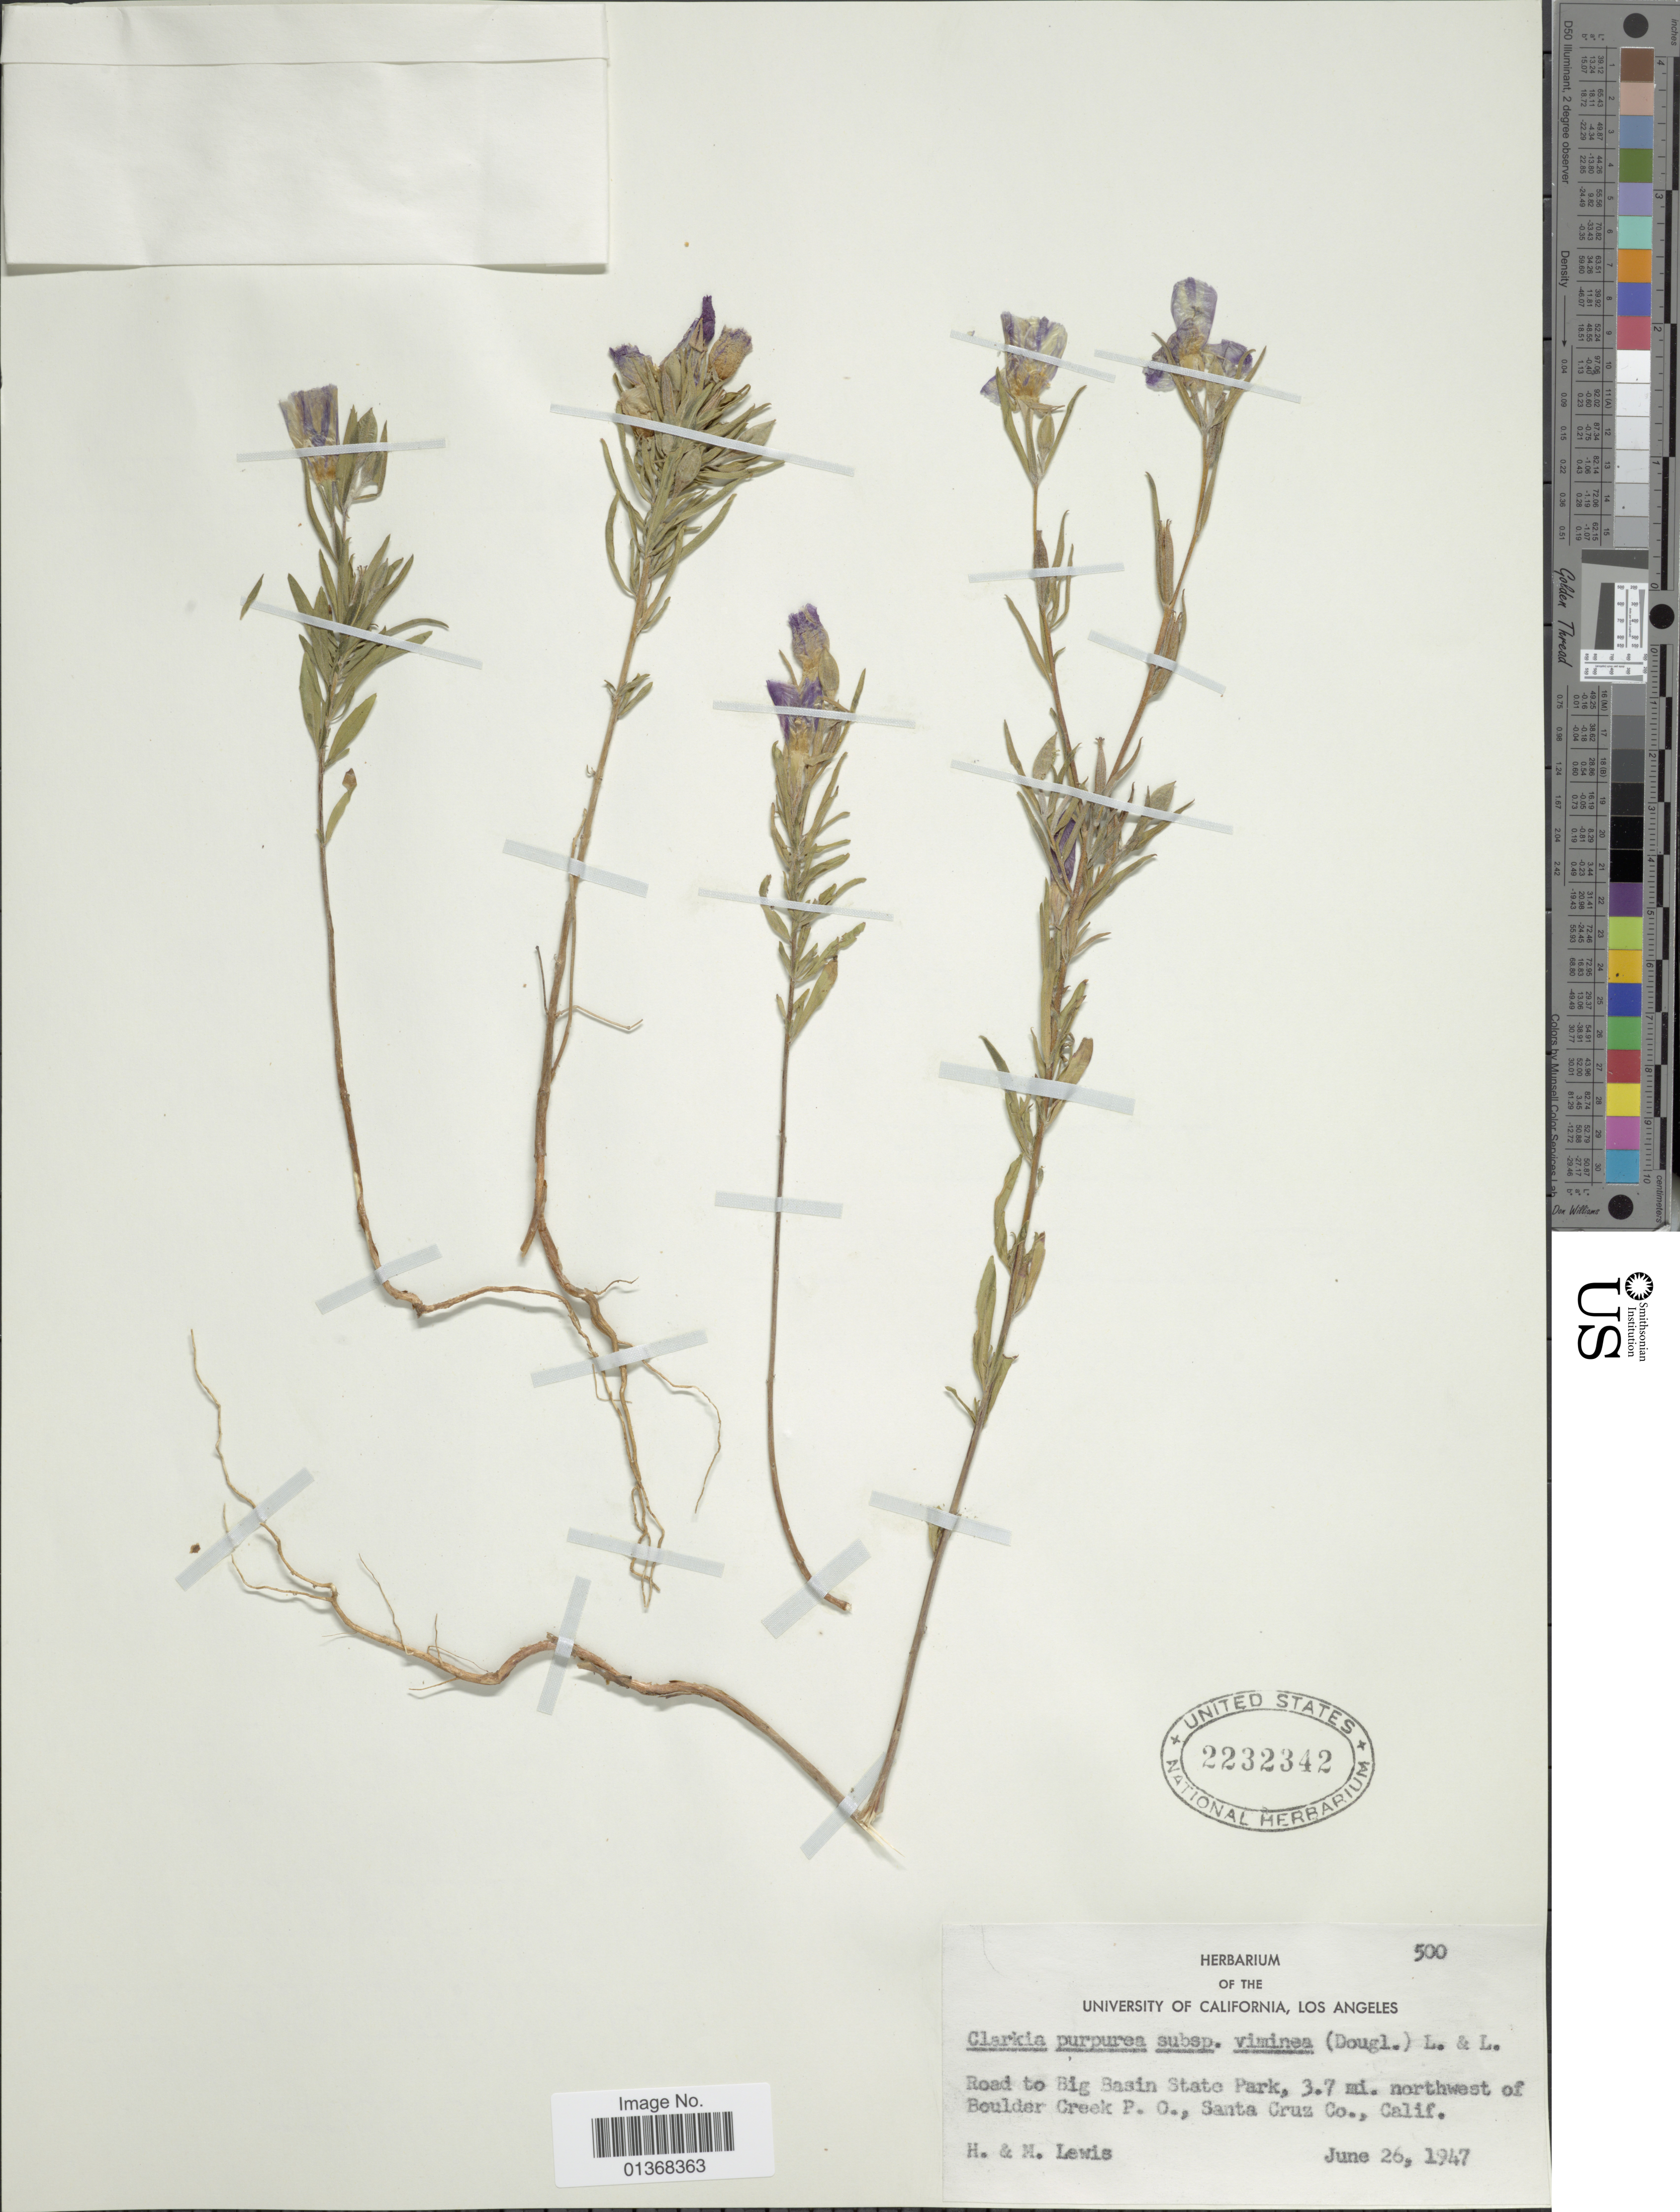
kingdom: Plantae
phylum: Tracheophyta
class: Magnoliopsida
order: Myrtales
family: Onagraceae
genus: Clarkia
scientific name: Clarkia purpurea subsp. viminea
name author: (Douglas) H.F. Lewis & M.R. Lewis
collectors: H. Lewis & M. Lewis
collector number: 500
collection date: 1947-06-26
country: United States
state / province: California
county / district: Santa Cruz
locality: Road to Big Basin State Park, 3.7 mi. northwest of Boulder Creek P.O., Santa Cruz Co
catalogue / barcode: US 2232342